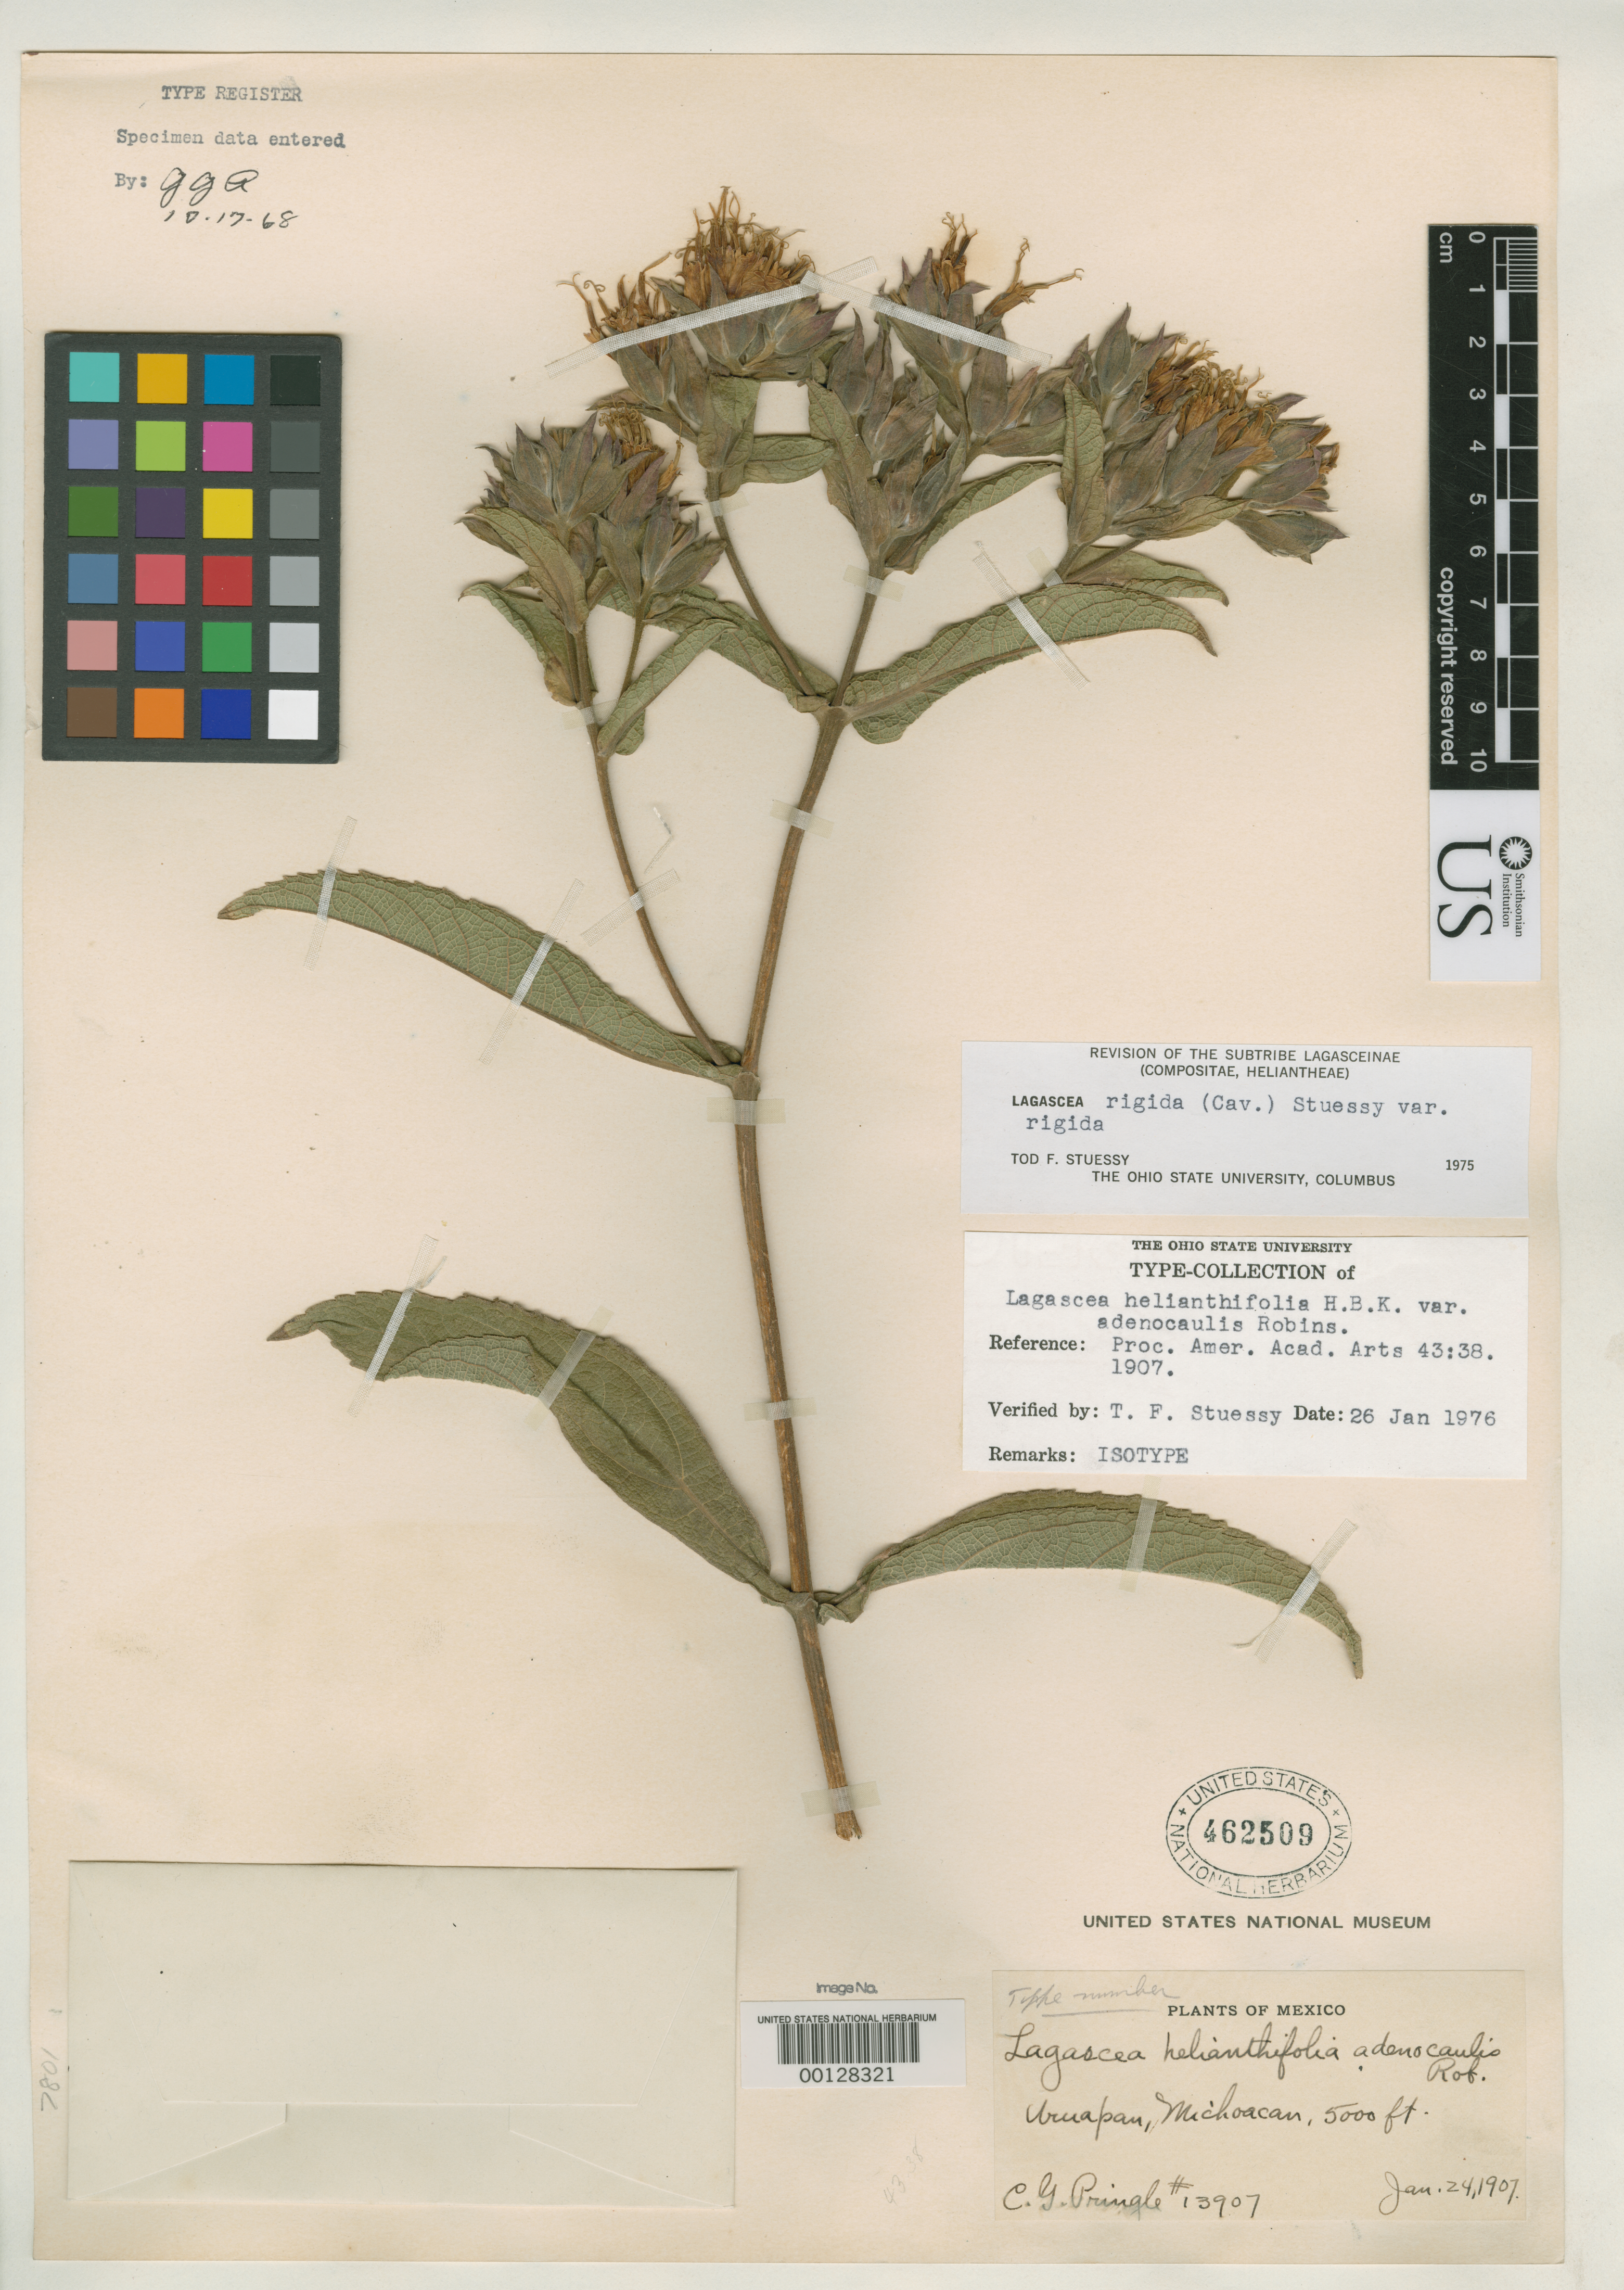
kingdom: Plantae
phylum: Tracheophyta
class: Magnoliopsida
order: Asterales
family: Asteraceae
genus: Lagascea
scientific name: Lagascea helianthifolia var. adenocaulis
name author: B.L. Rob.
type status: Isotype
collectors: C. G. Pringle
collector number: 13907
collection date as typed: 24 Jan 1907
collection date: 1907-01-24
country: Mexico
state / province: Michoacán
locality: Uruapan.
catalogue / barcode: US 462509